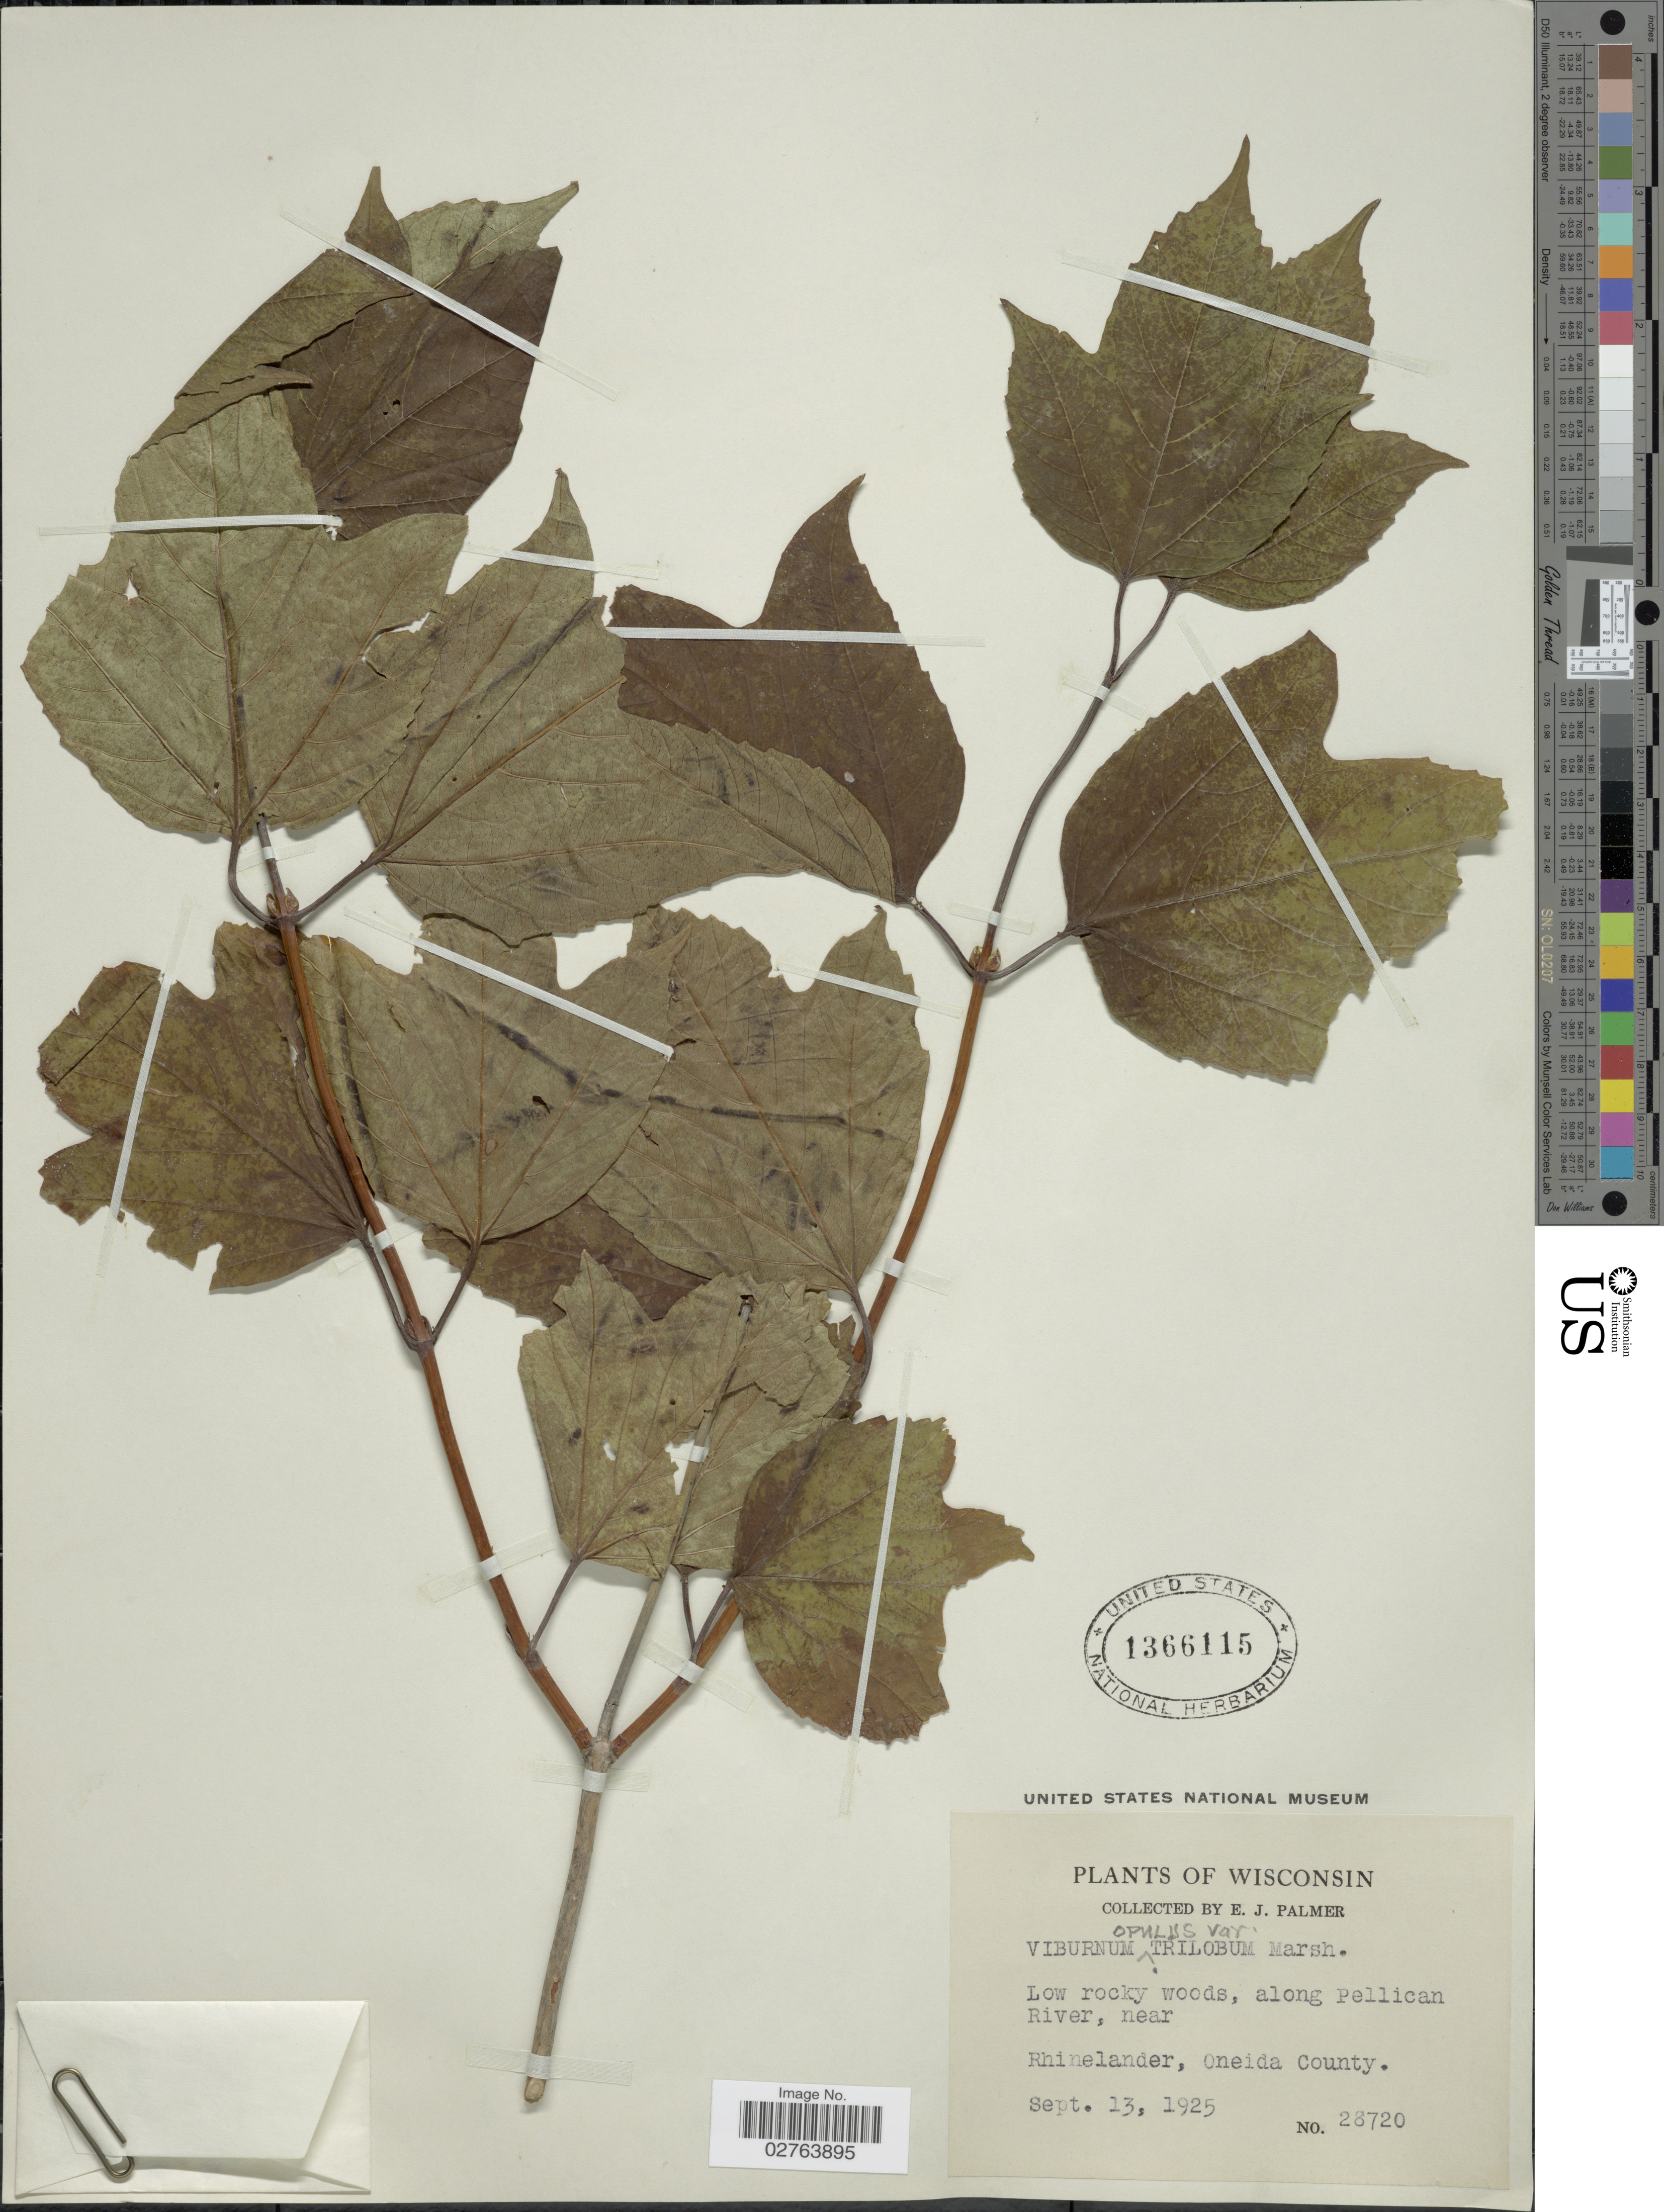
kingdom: Plantae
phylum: Tracheophyta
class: Magnoliopsida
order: Dipsacales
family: Viburnaceae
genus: Viburnum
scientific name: Viburnum opulus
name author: L.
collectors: E. J. Palmer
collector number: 28720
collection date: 1925-09-13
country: United States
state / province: Wisconsin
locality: Low rocky woods, along Pellican River, near Rhinelander, Oneida County.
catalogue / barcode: US 1366115